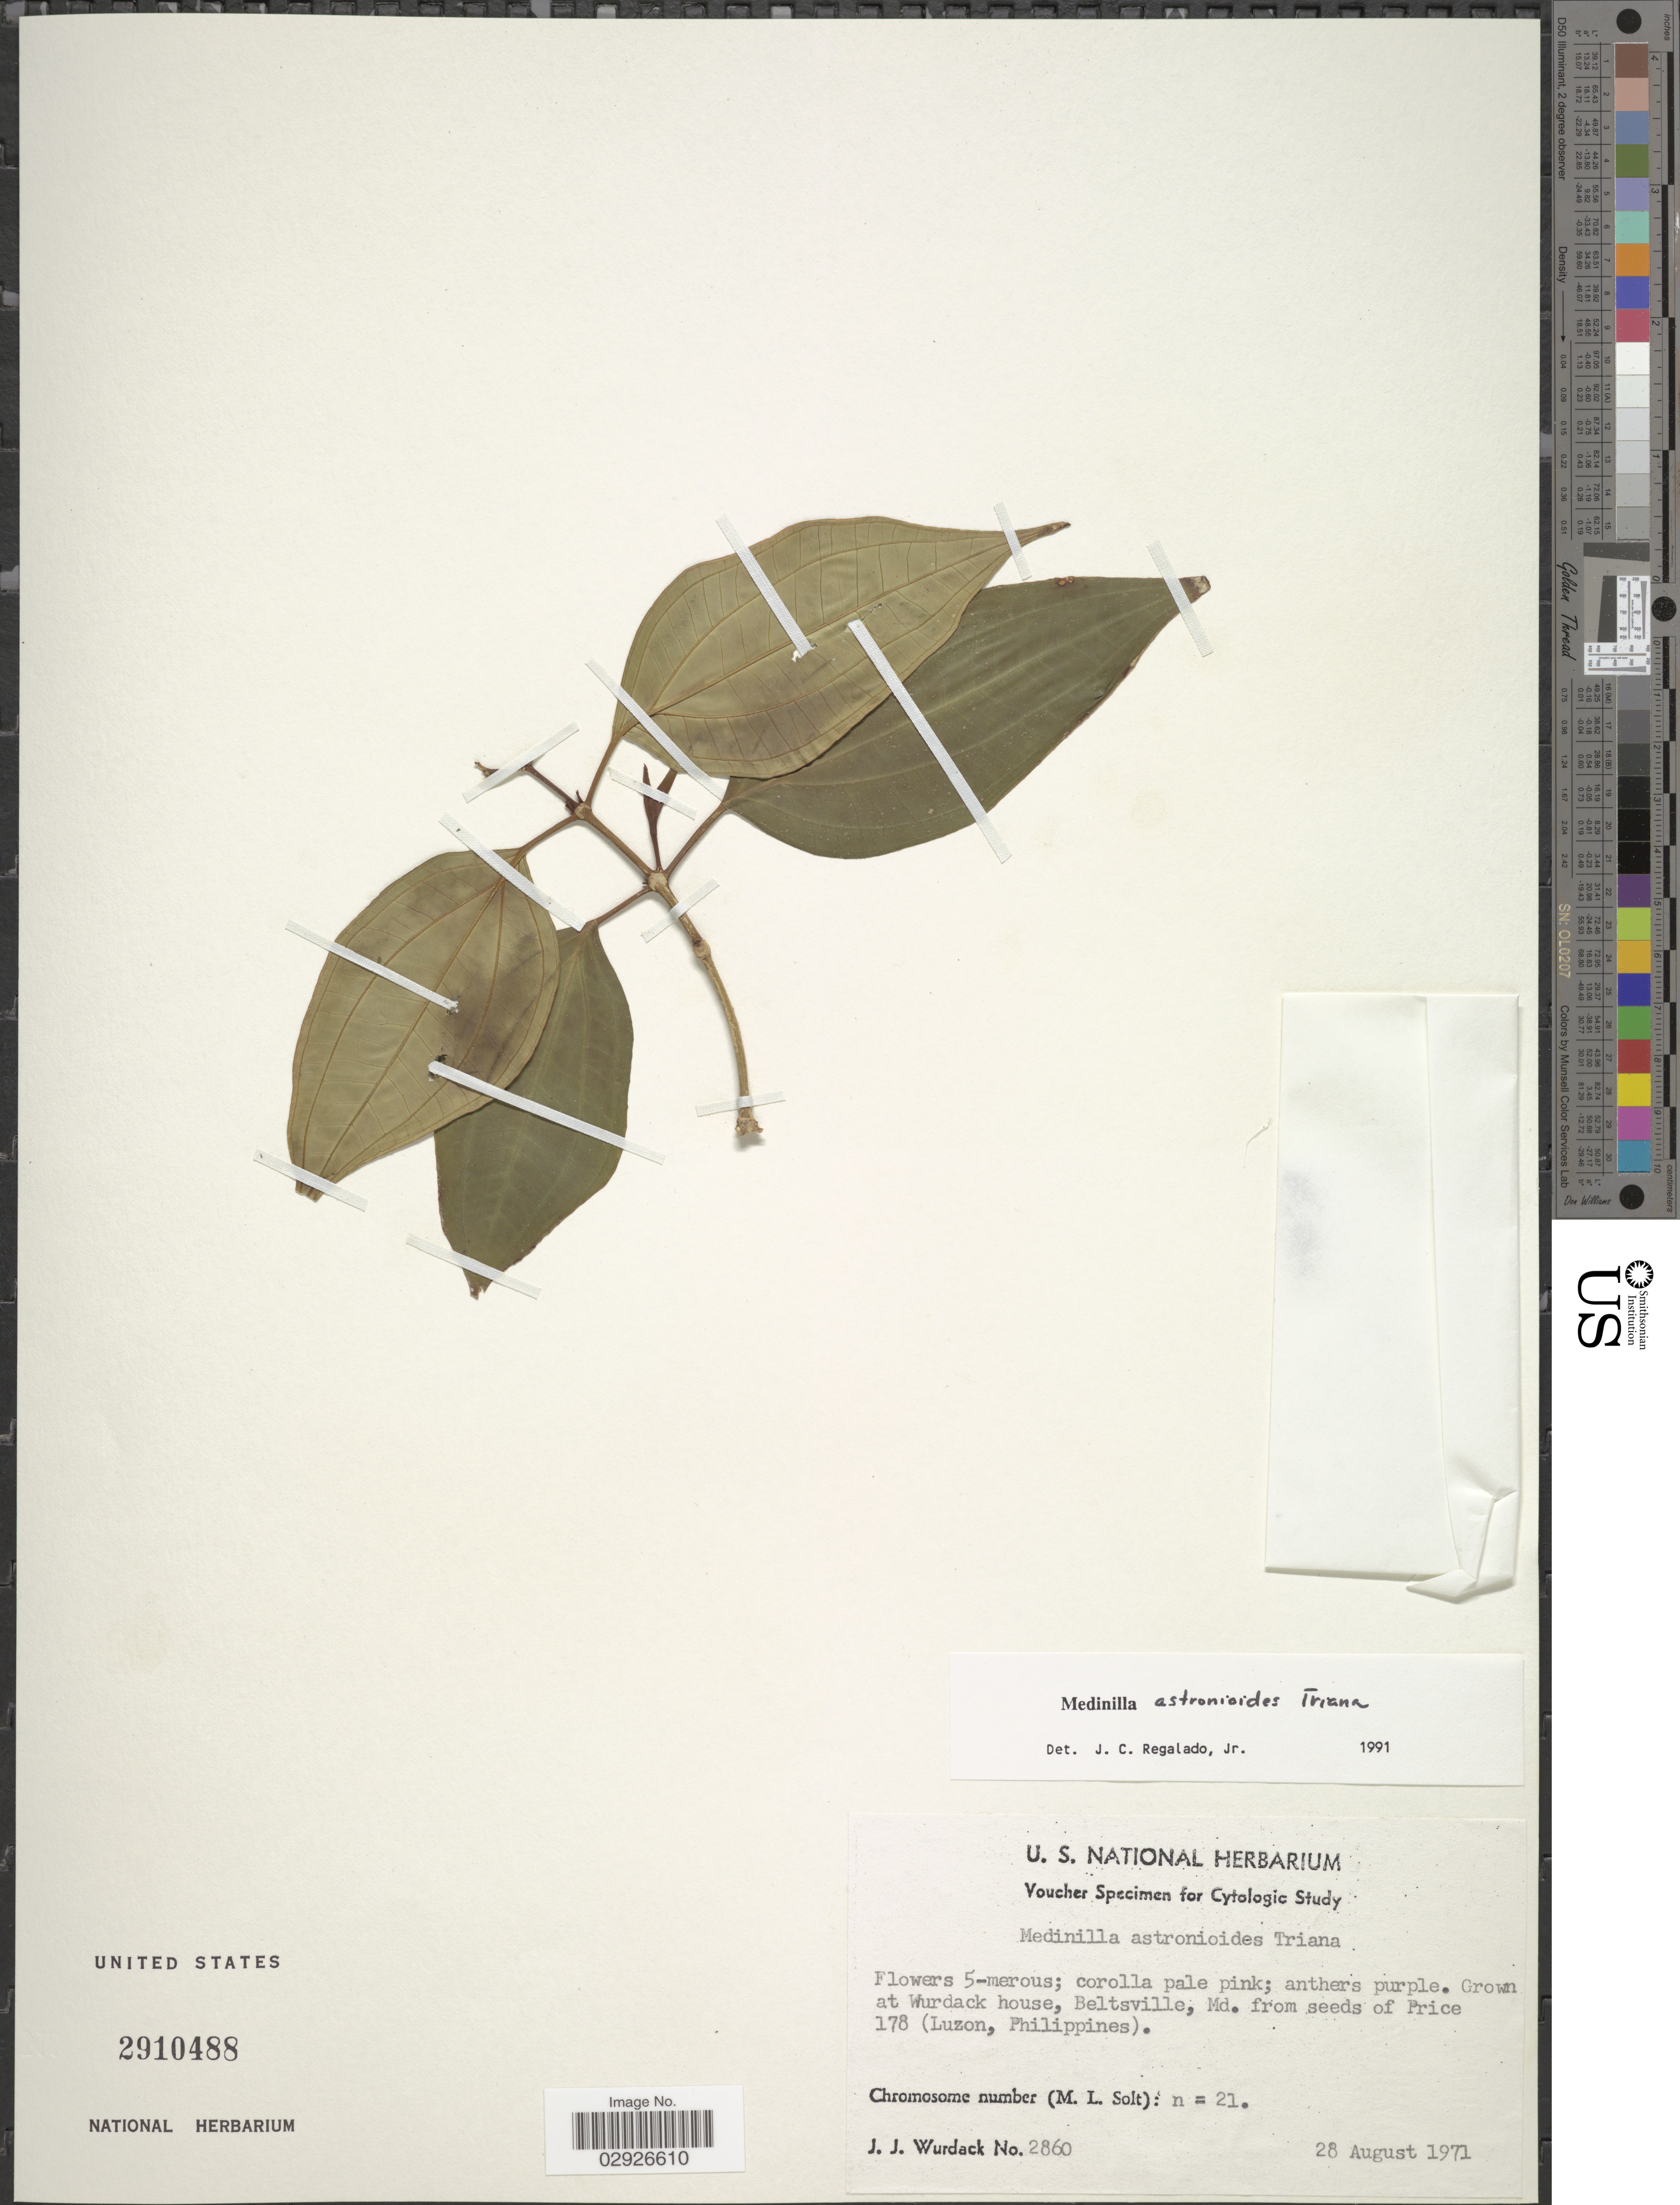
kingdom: Plantae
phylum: Tracheophyta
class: Magnoliopsida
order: Myrtales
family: Melastomataceae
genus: Medinilla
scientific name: Medinilla astronioides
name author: Triana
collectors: J. J. Wurdack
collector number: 2860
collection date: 1971-08-28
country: United States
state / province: Maryland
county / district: Prince George's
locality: At Wurdack house, Beltsville, Md.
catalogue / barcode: US 2910488